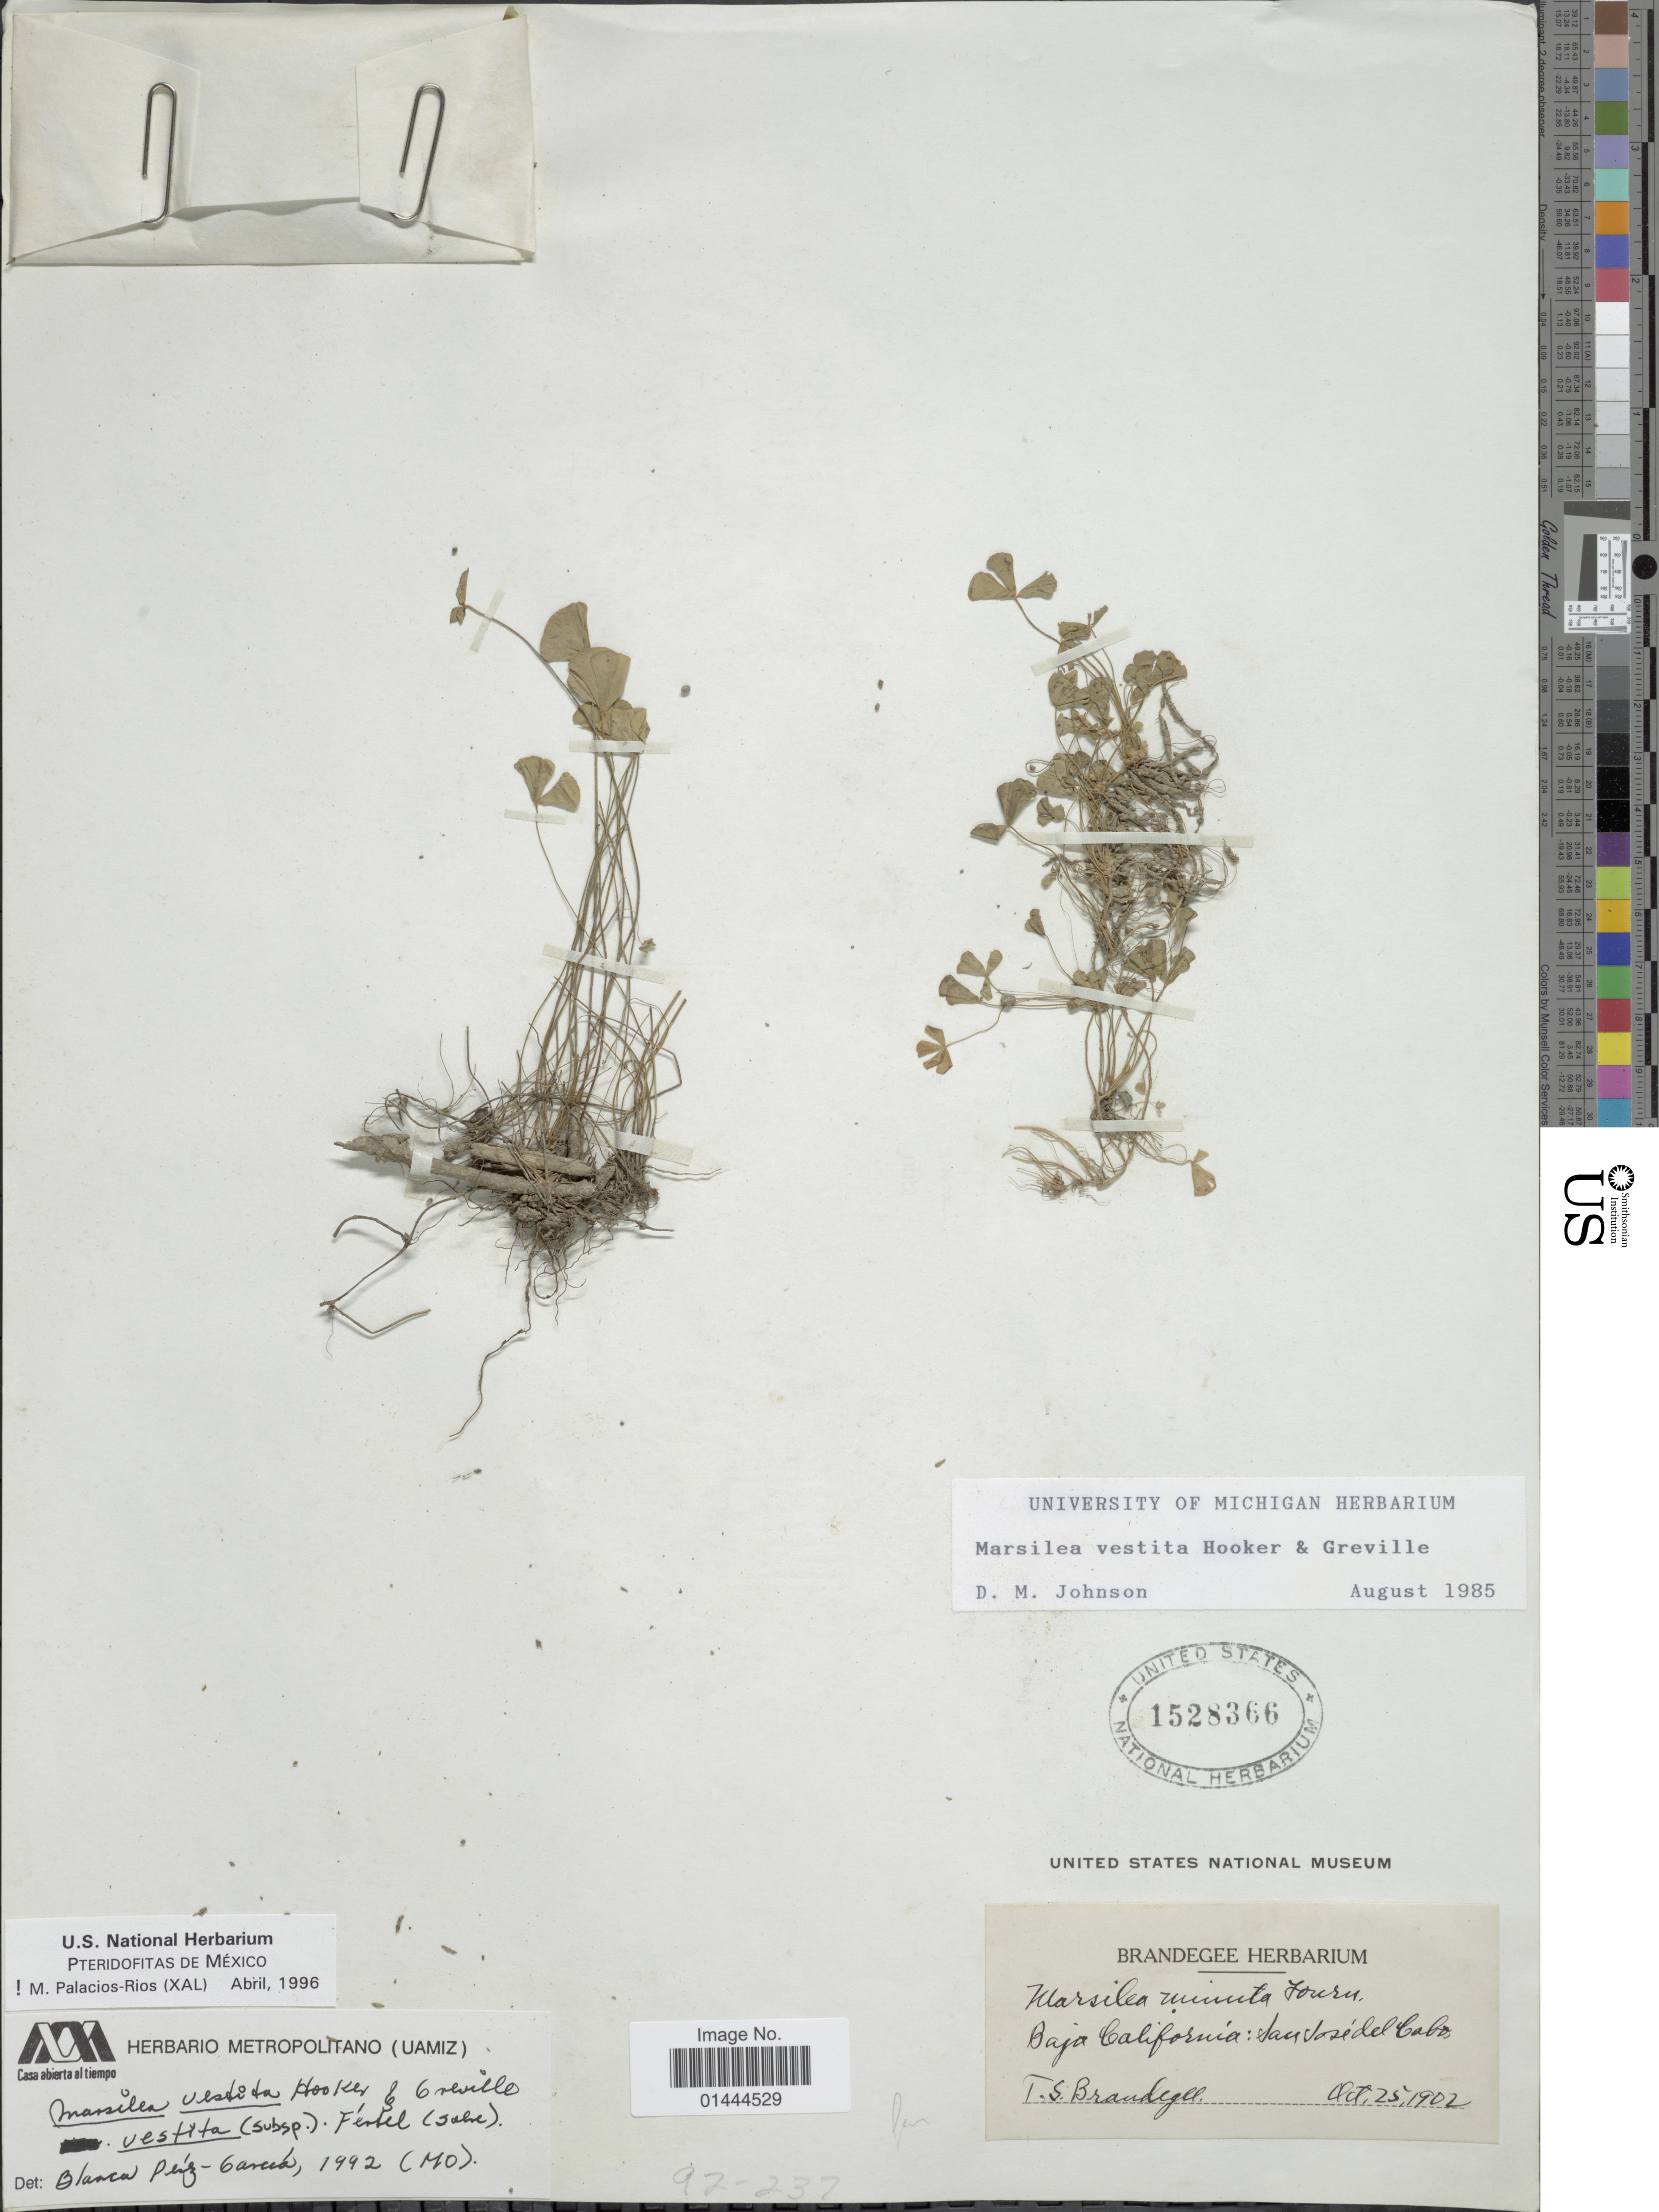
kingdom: Plantae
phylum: Tracheophyta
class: Polypodiopsida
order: Salviniales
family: Marsileaceae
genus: Marsilea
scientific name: Marsilea vestita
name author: Hook. & Grev.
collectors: T. S. Brandegee (herbarium)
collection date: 1902-10-25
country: Mexico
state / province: Baja California Sur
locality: San Jose del Cabo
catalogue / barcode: US 1528366